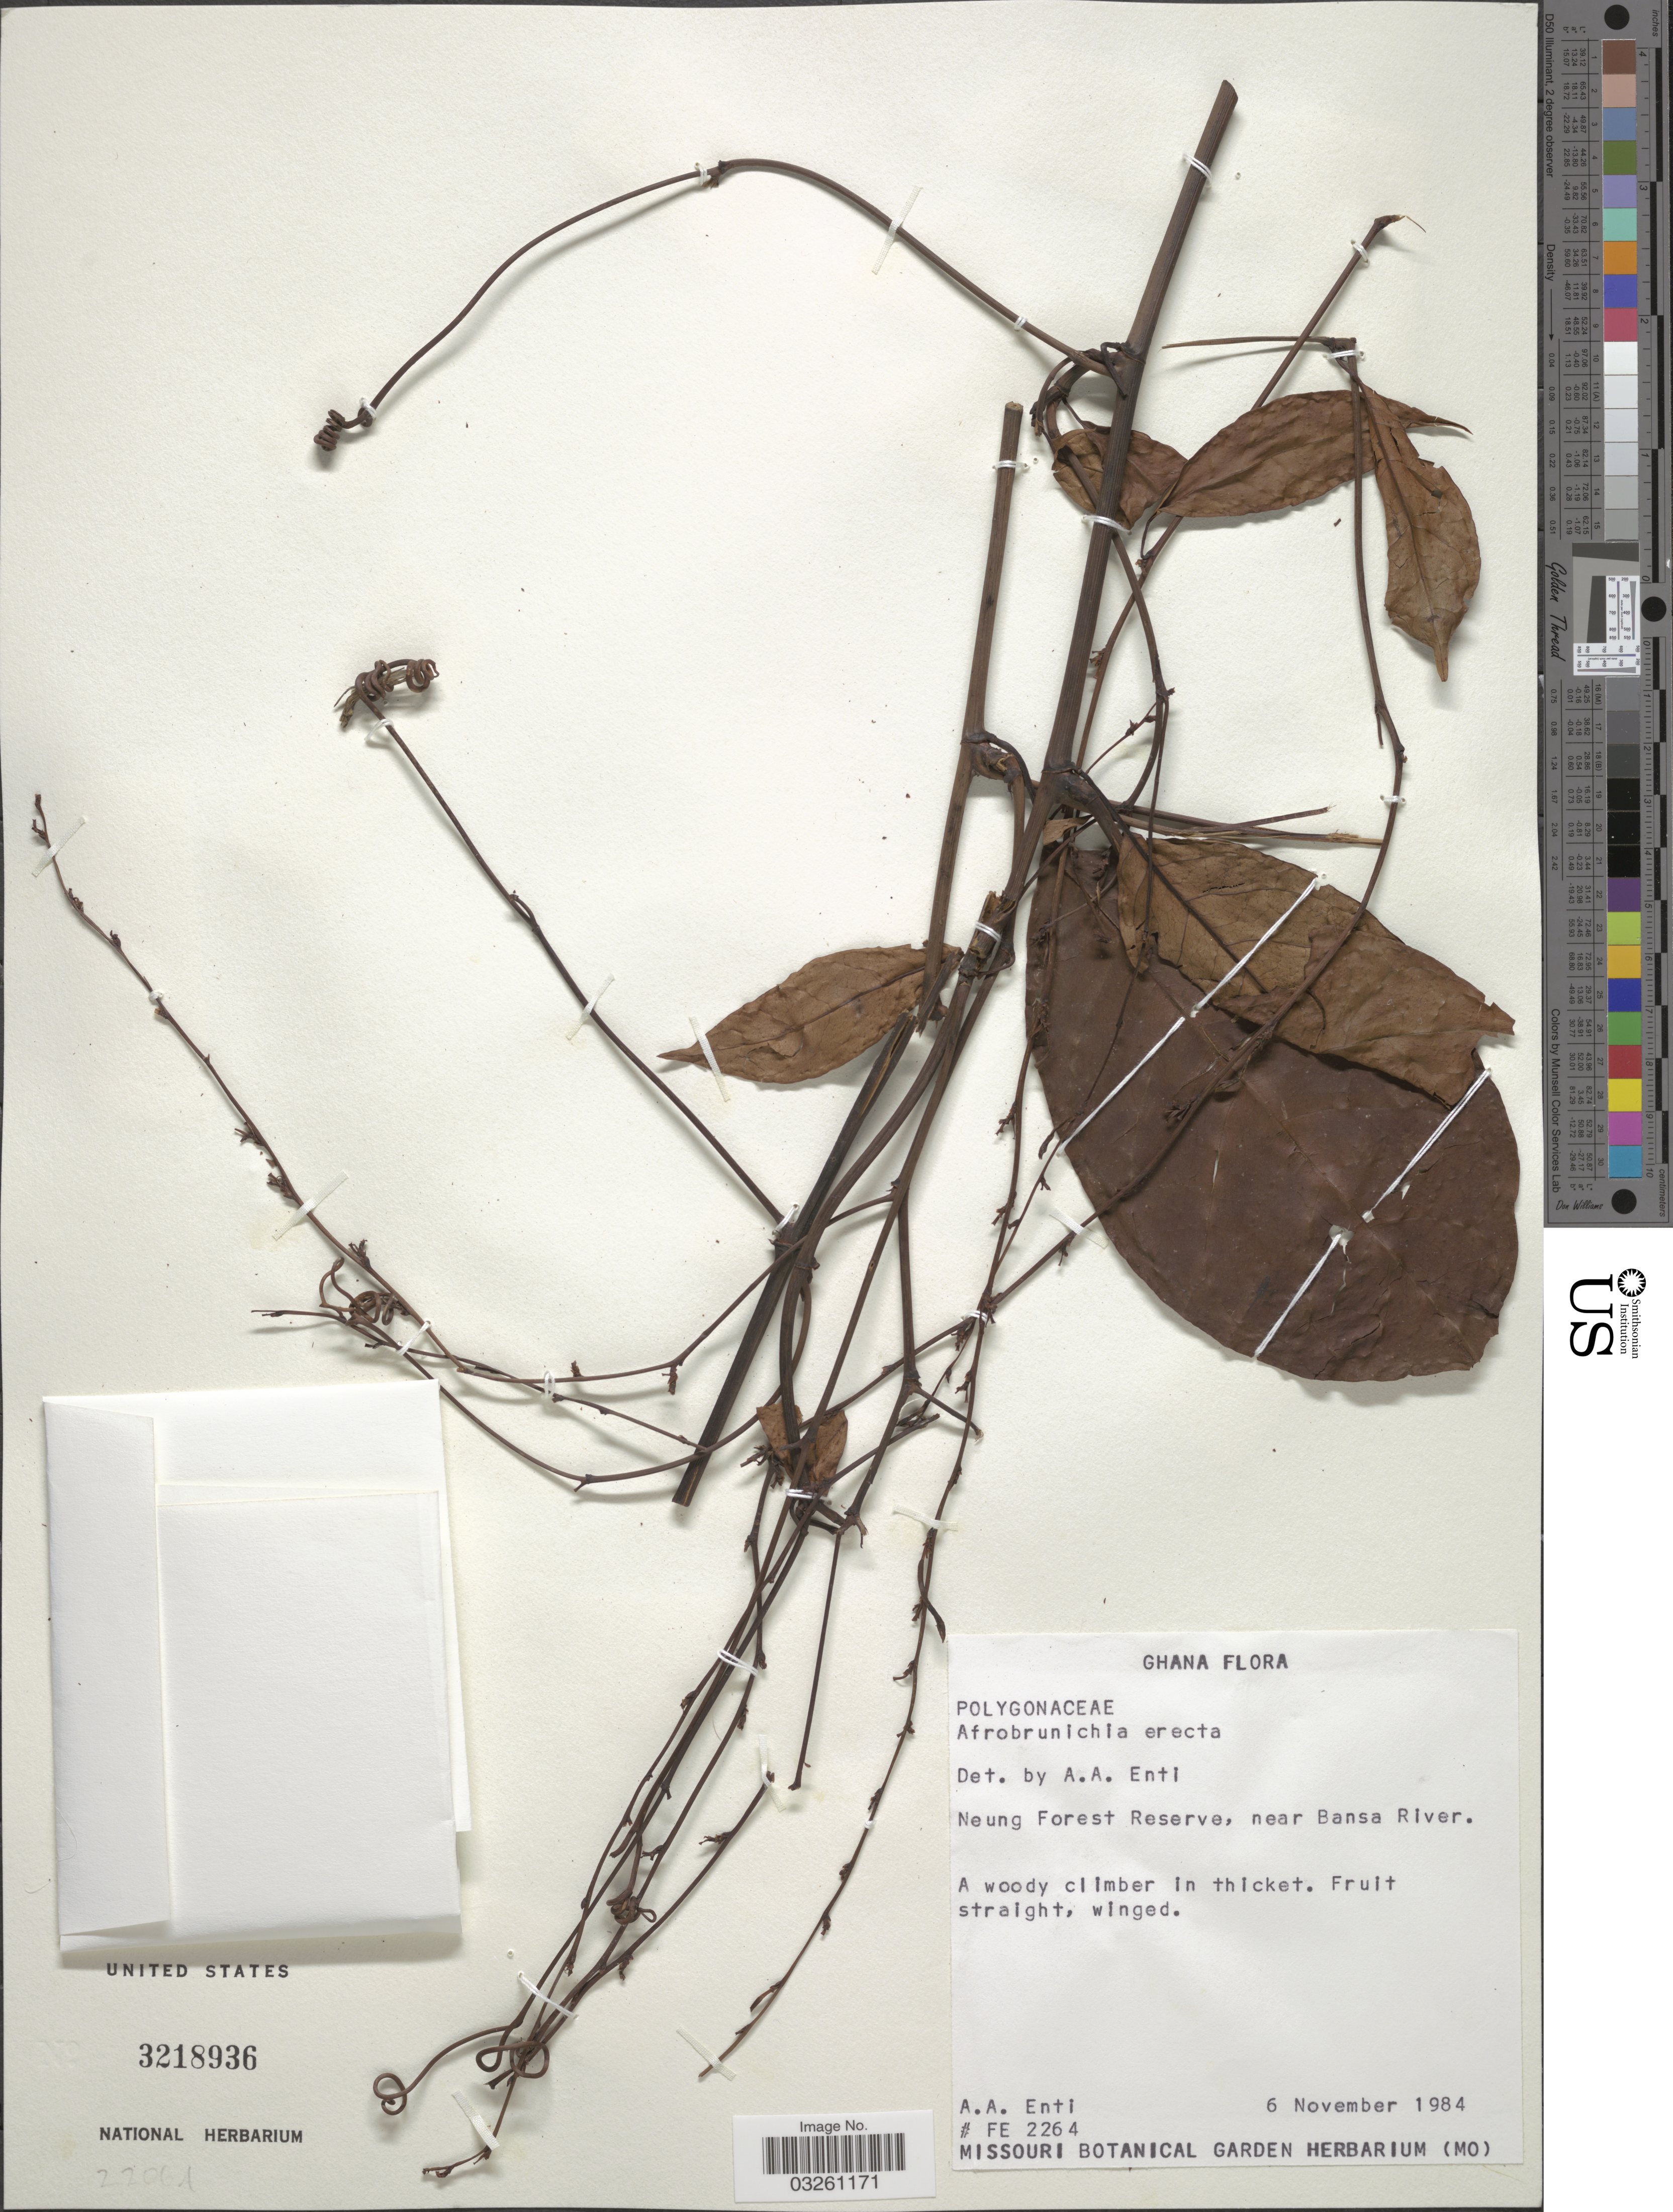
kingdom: Plantae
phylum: Tracheophyta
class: Magnoliopsida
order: Caryophyllales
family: Polygonaceae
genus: Afrobrunnichia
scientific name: Afrobrunnichia erecta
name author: (Asch.) Hutch. & Dalziel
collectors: A. Enti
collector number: FE2264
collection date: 1984-11-06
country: Ghana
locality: Neung Forest Reserve, near Bansa River.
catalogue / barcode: US 3218936